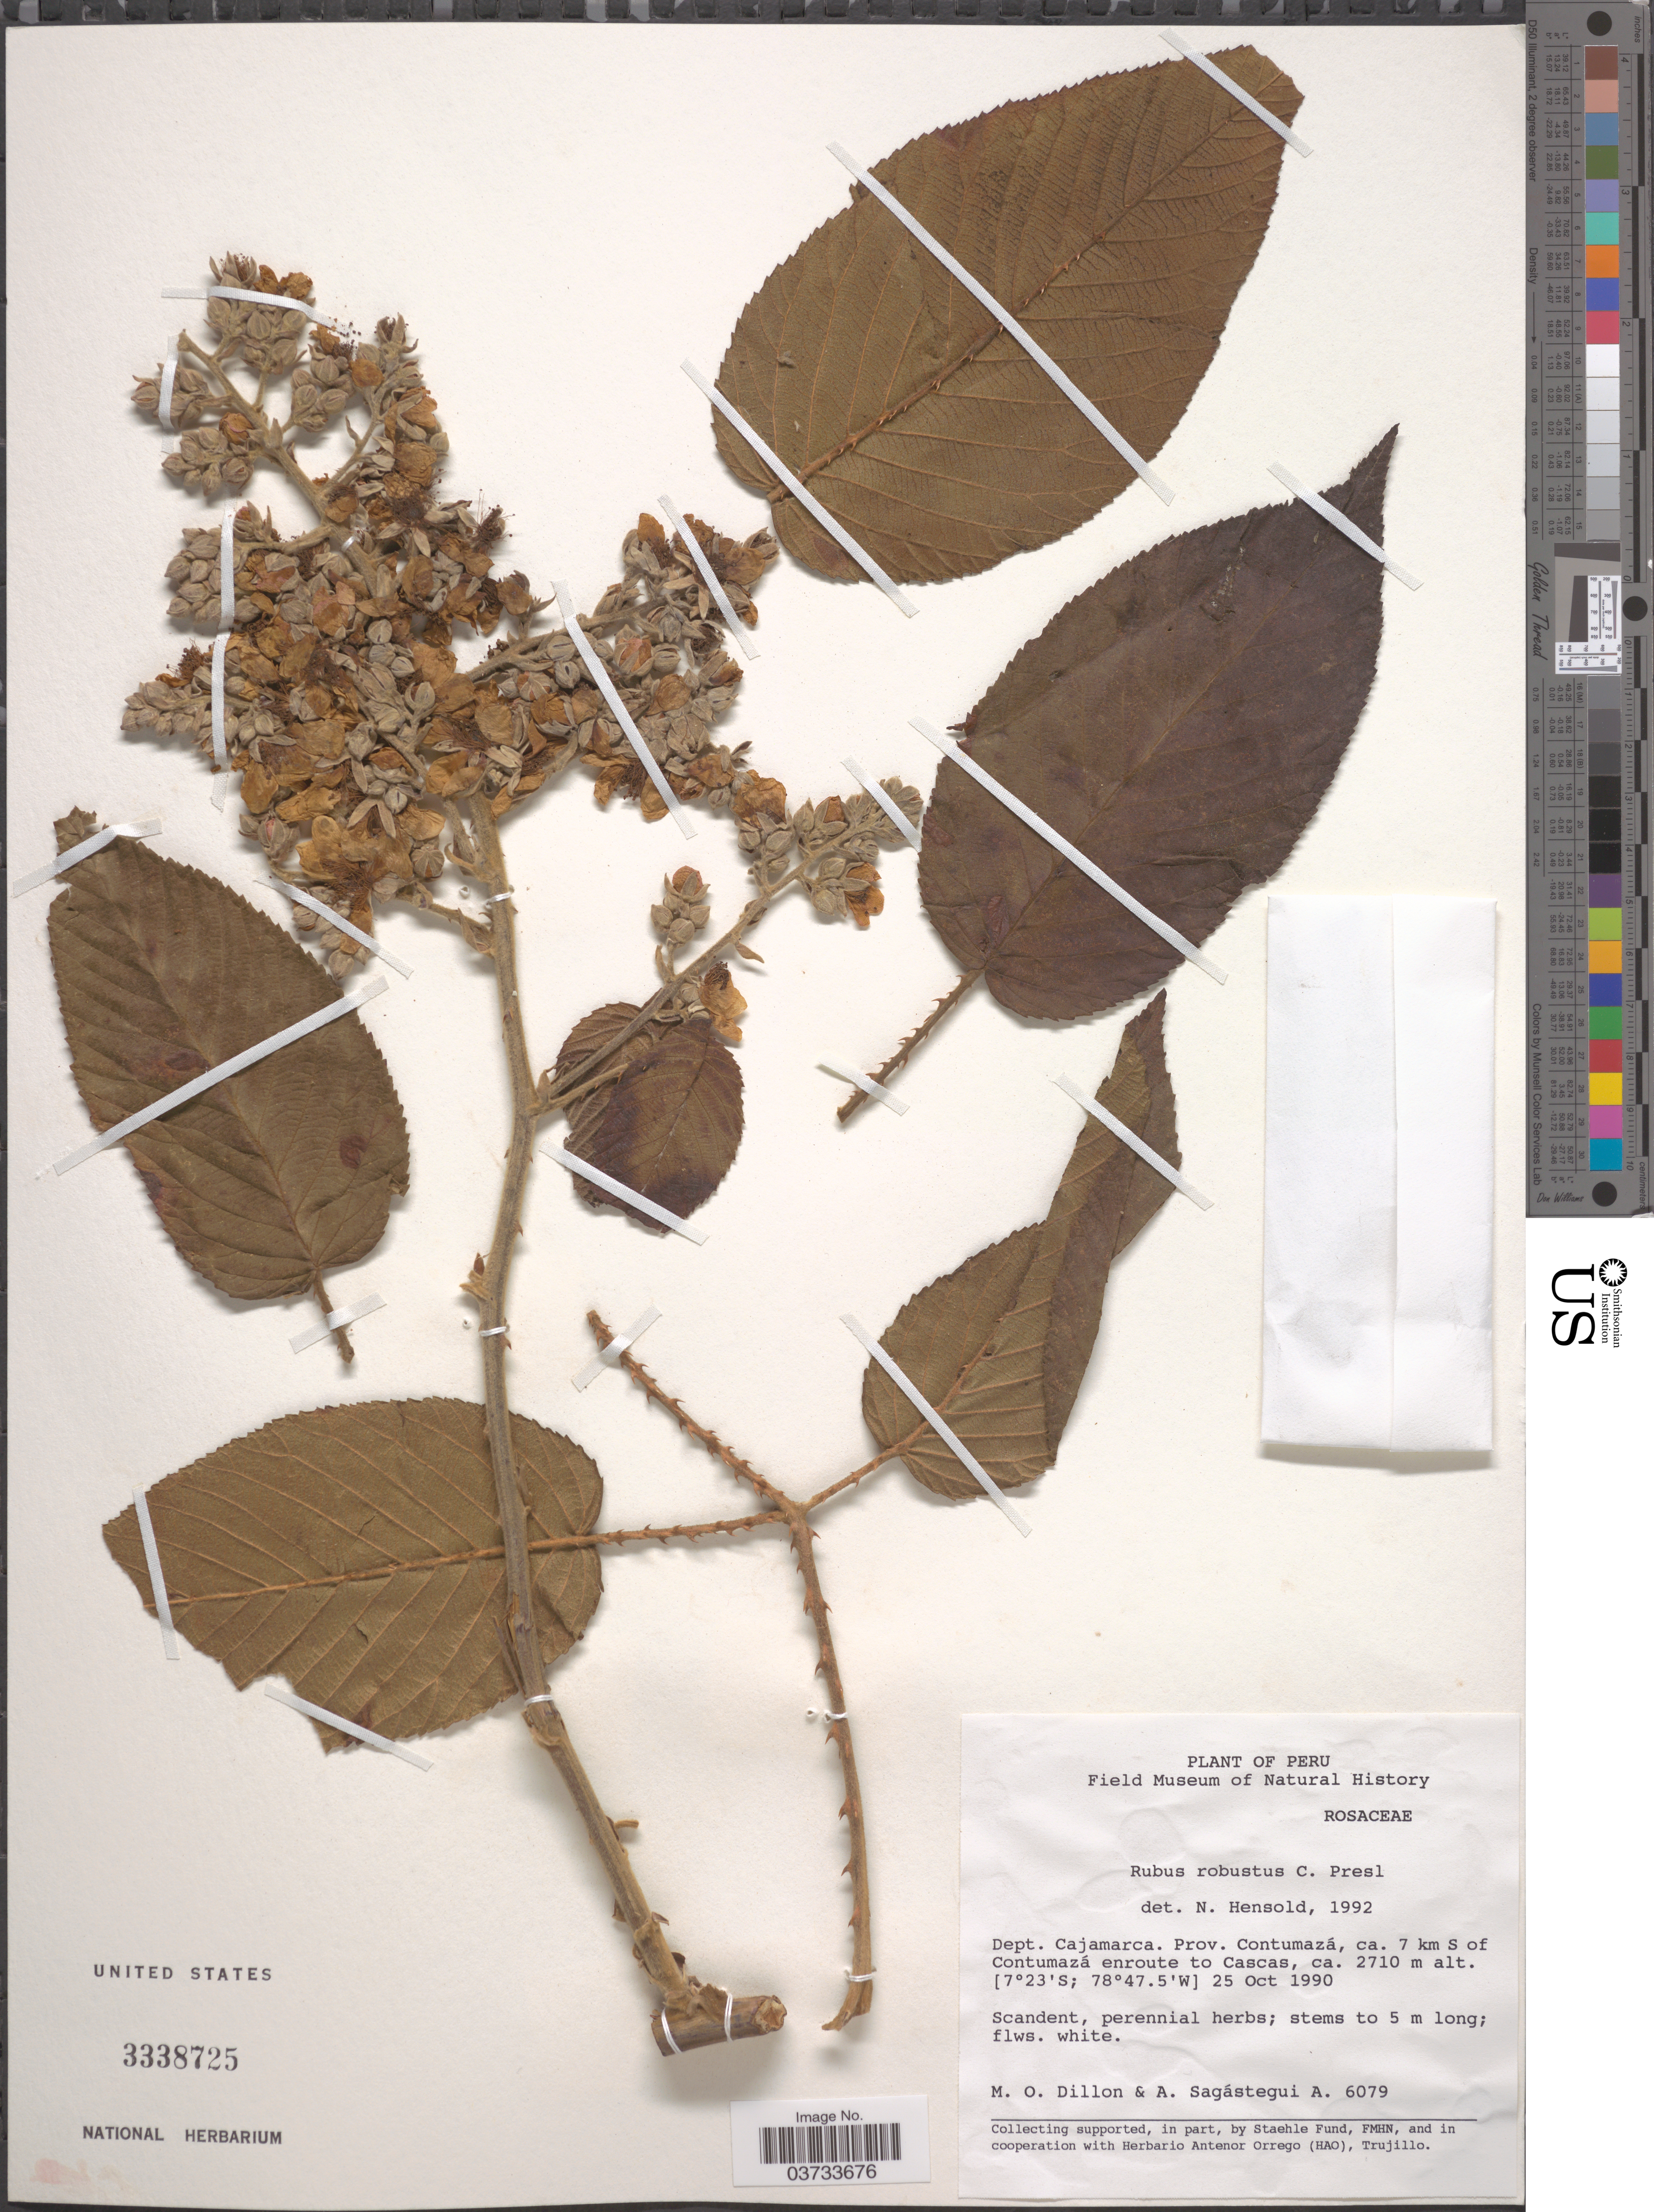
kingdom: Plantae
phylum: Tracheophyta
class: Magnoliopsida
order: Rosales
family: Rosaceae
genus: Rubus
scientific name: Rubus robustus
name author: C. Presl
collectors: M. O. Dillon & A. Sagástegui A.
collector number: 6079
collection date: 1990-10-25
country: Peru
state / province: Cajamarca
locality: Dept. Cajamarca. Prov. Contumazá, ca. 7 km S of Contumazá enroute to Cascas.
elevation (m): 2710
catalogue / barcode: US 3338725